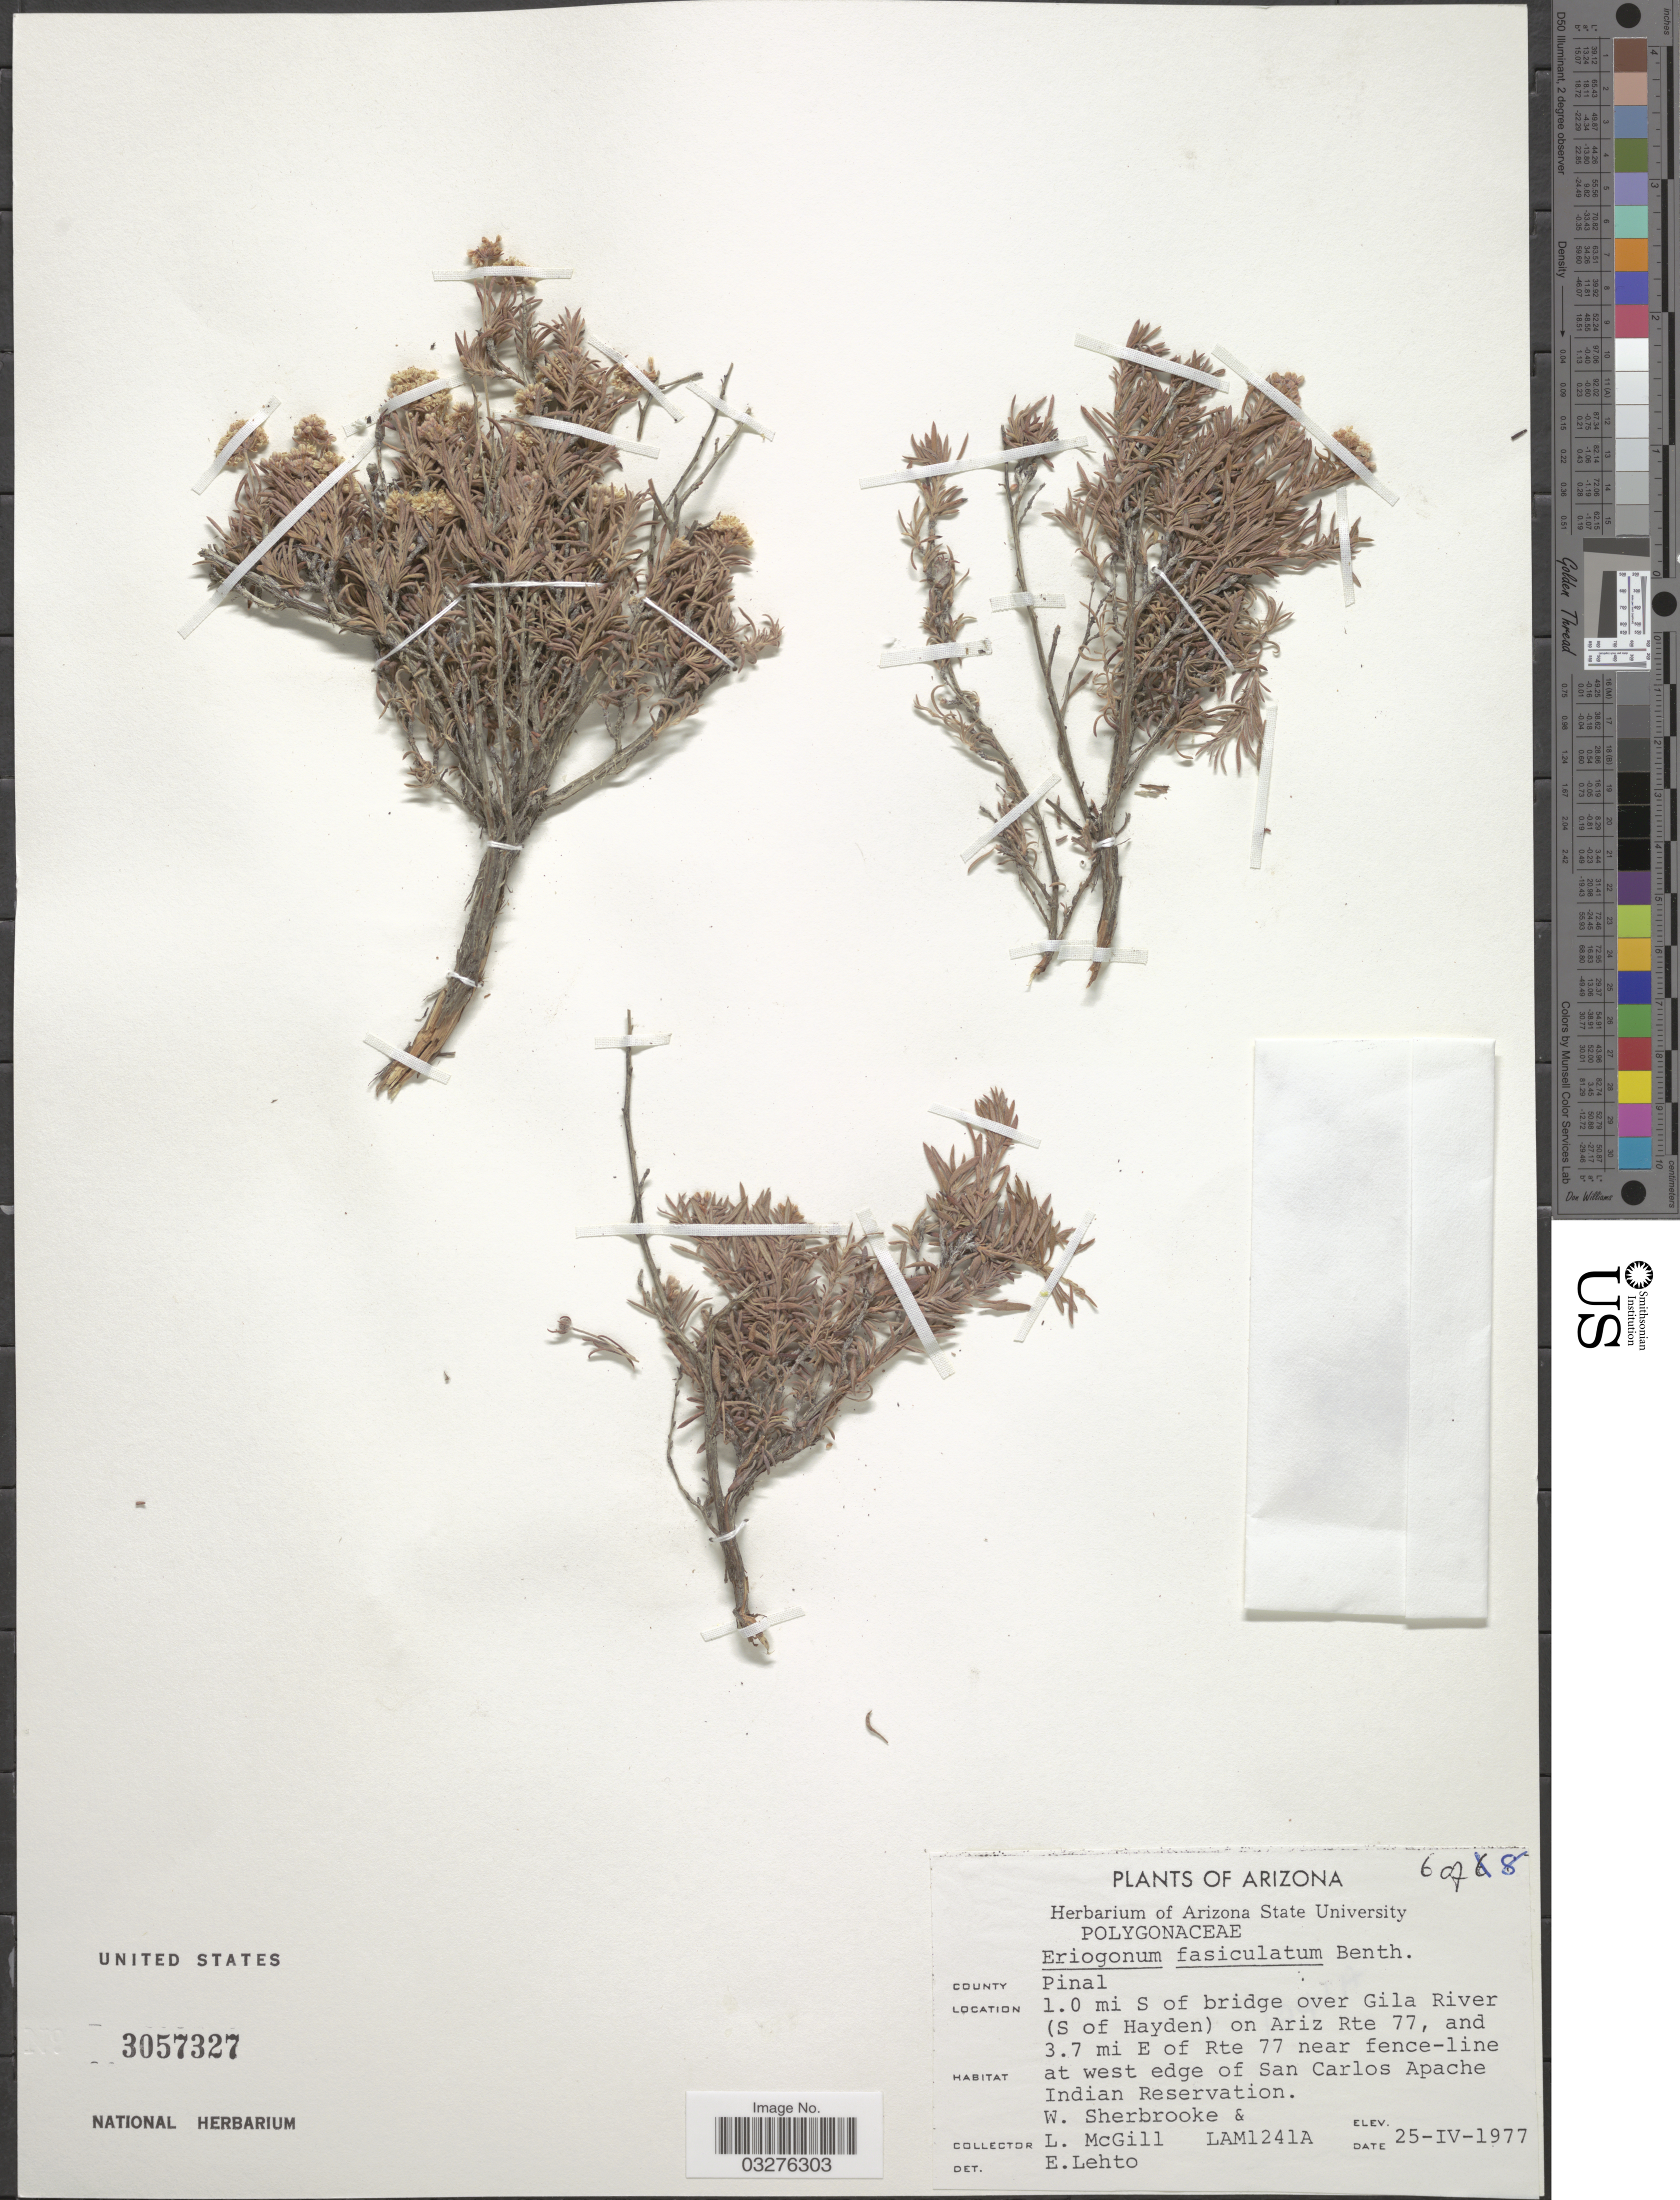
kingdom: Plantae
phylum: Tracheophyta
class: Magnoliopsida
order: Caryophyllales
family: Polygonaceae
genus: Eriogonum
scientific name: Eriogonum fasciculatum var. foliolosum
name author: (Nutt.) S. Stokes ex Abrams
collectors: W. Sherbrooke & L. McGill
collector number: LAM1241A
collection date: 1977-04-25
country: United States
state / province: Arizona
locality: County Pinal, 1.0 mi S of bridge over Gila River (S of Hayden) on Ariz Rte 77, and 3.7 mi E of Rte 77 near fence-line, at west edge of San Carlos Apache Indian Reservation.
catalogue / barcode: US 3057327